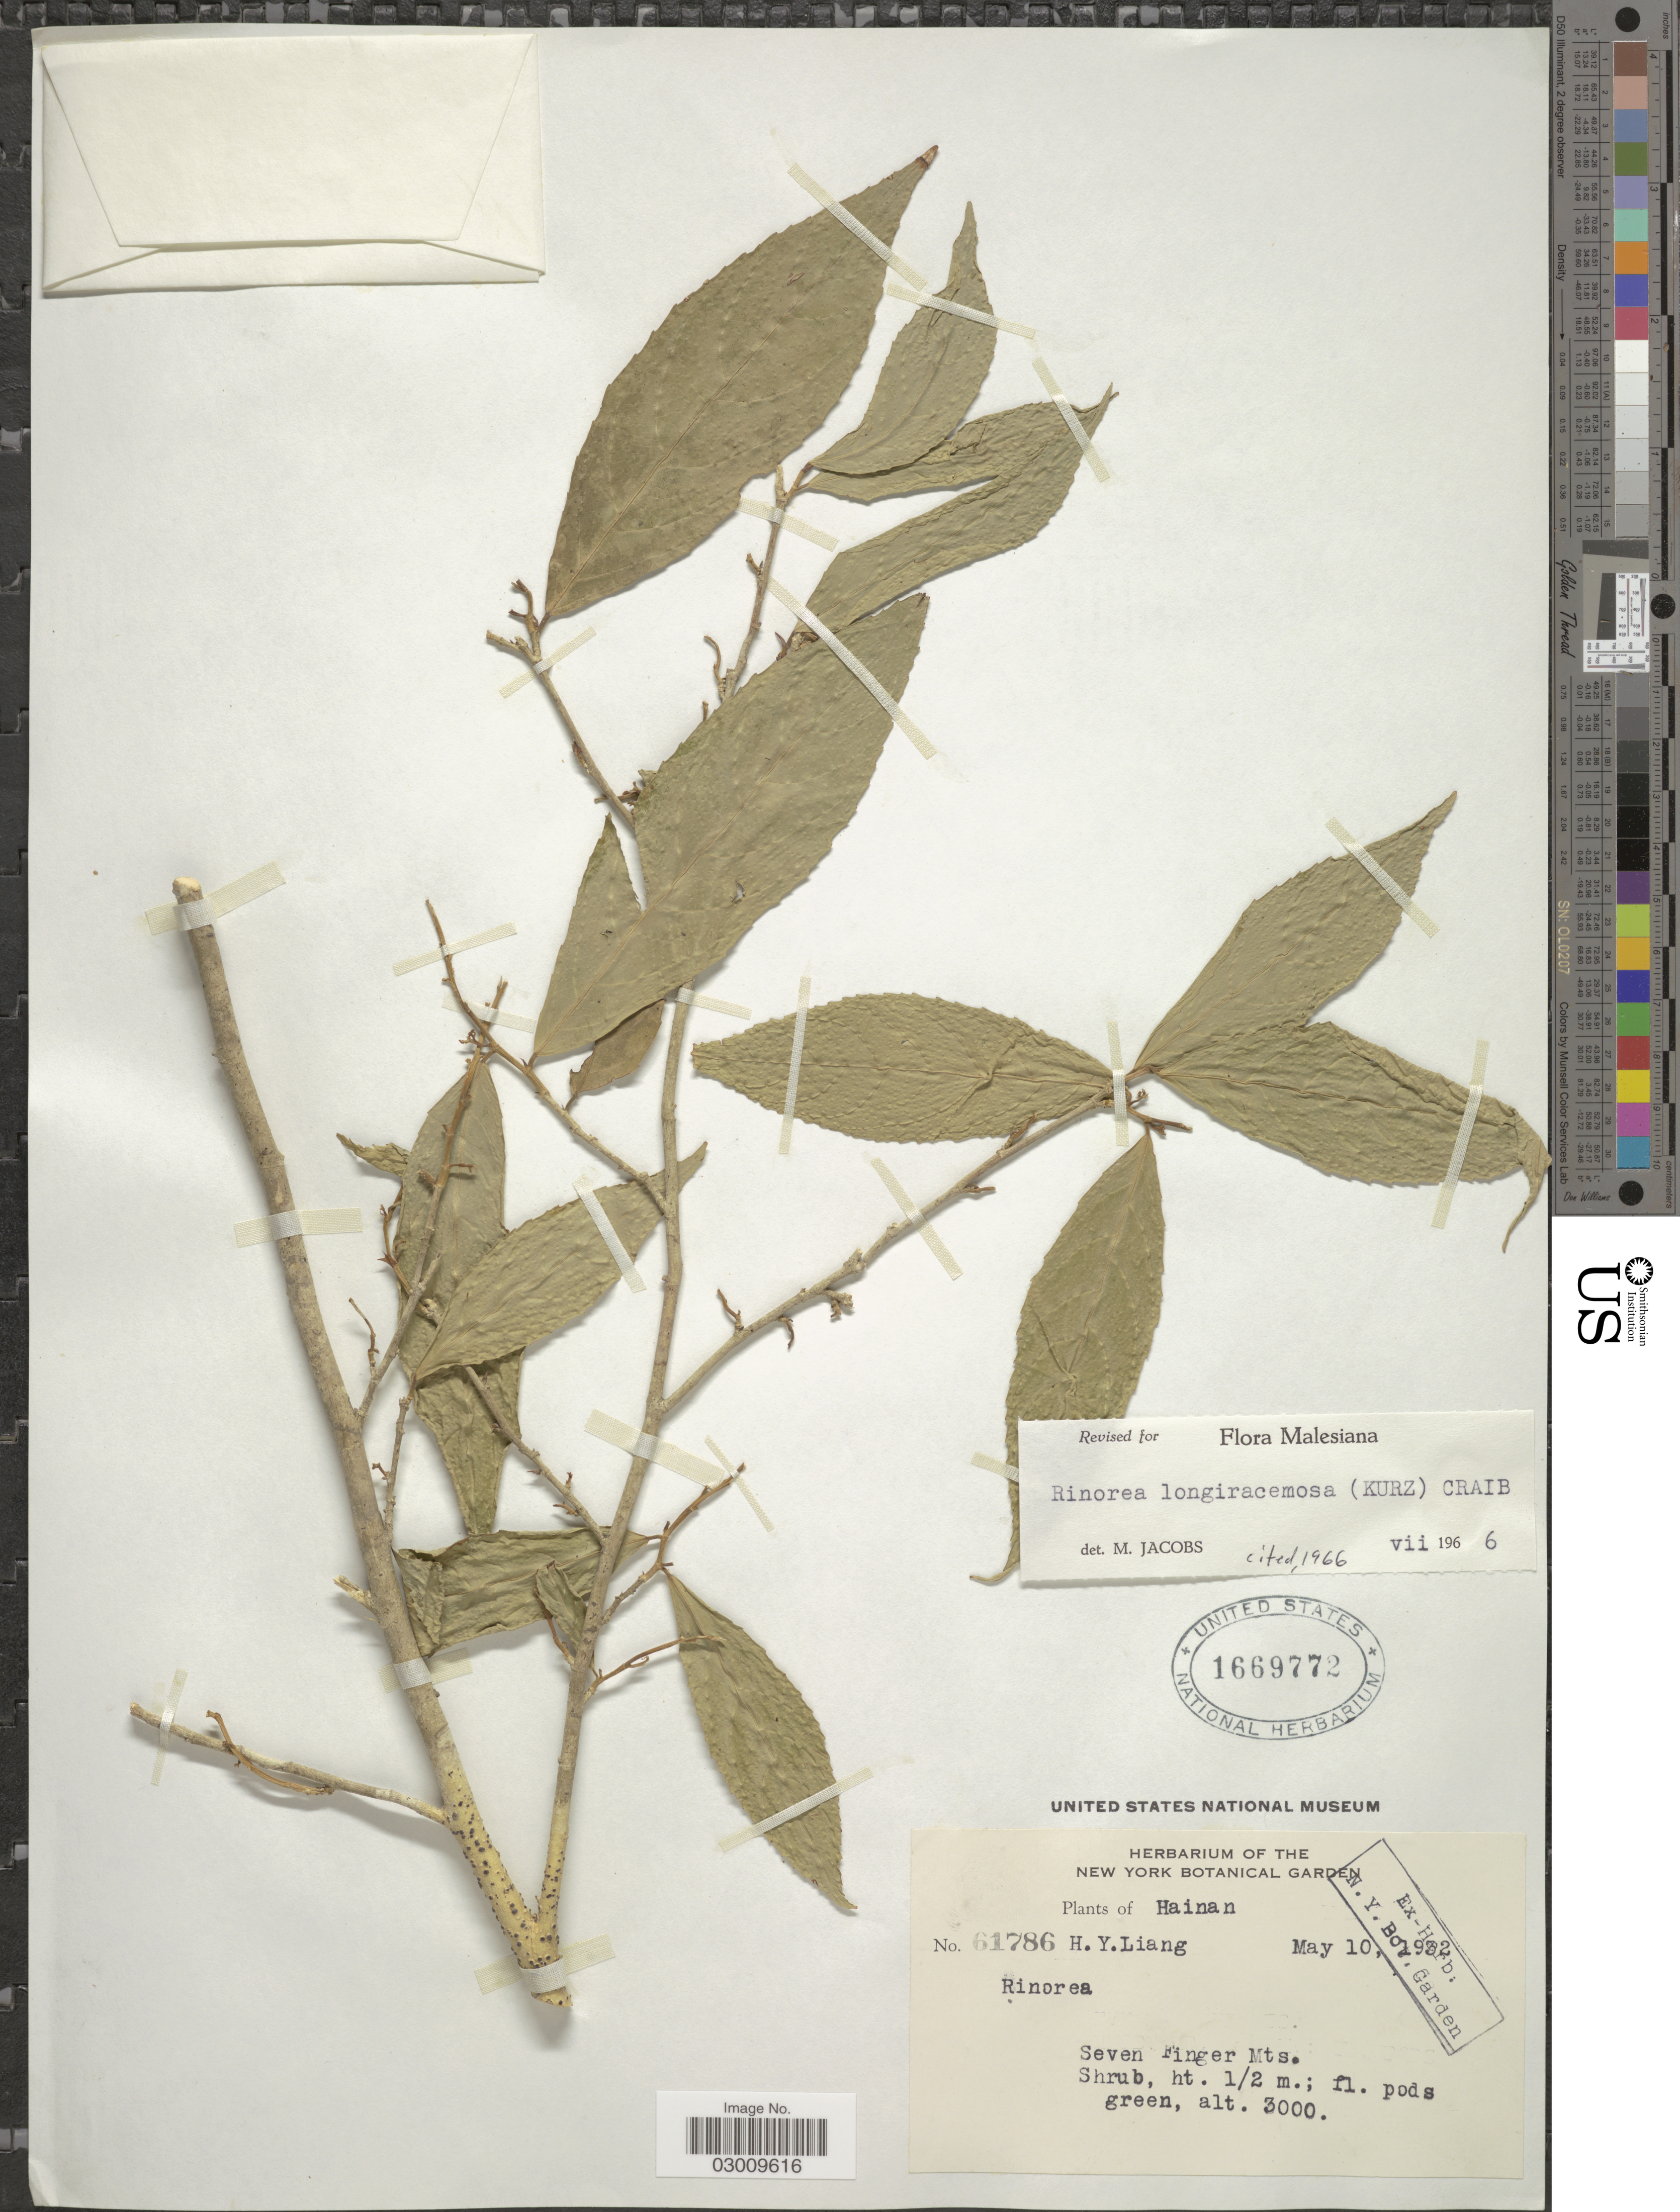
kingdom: Plantae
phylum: Tracheophyta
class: Magnoliopsida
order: Malpighiales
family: Violaceae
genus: Rinorea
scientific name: Rinorea longiracemosa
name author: (Kurz) Craib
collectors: H. Y. Liang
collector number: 61786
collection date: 1932-05-10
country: China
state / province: Hainan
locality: Seven Finger Mts.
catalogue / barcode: US 1669772